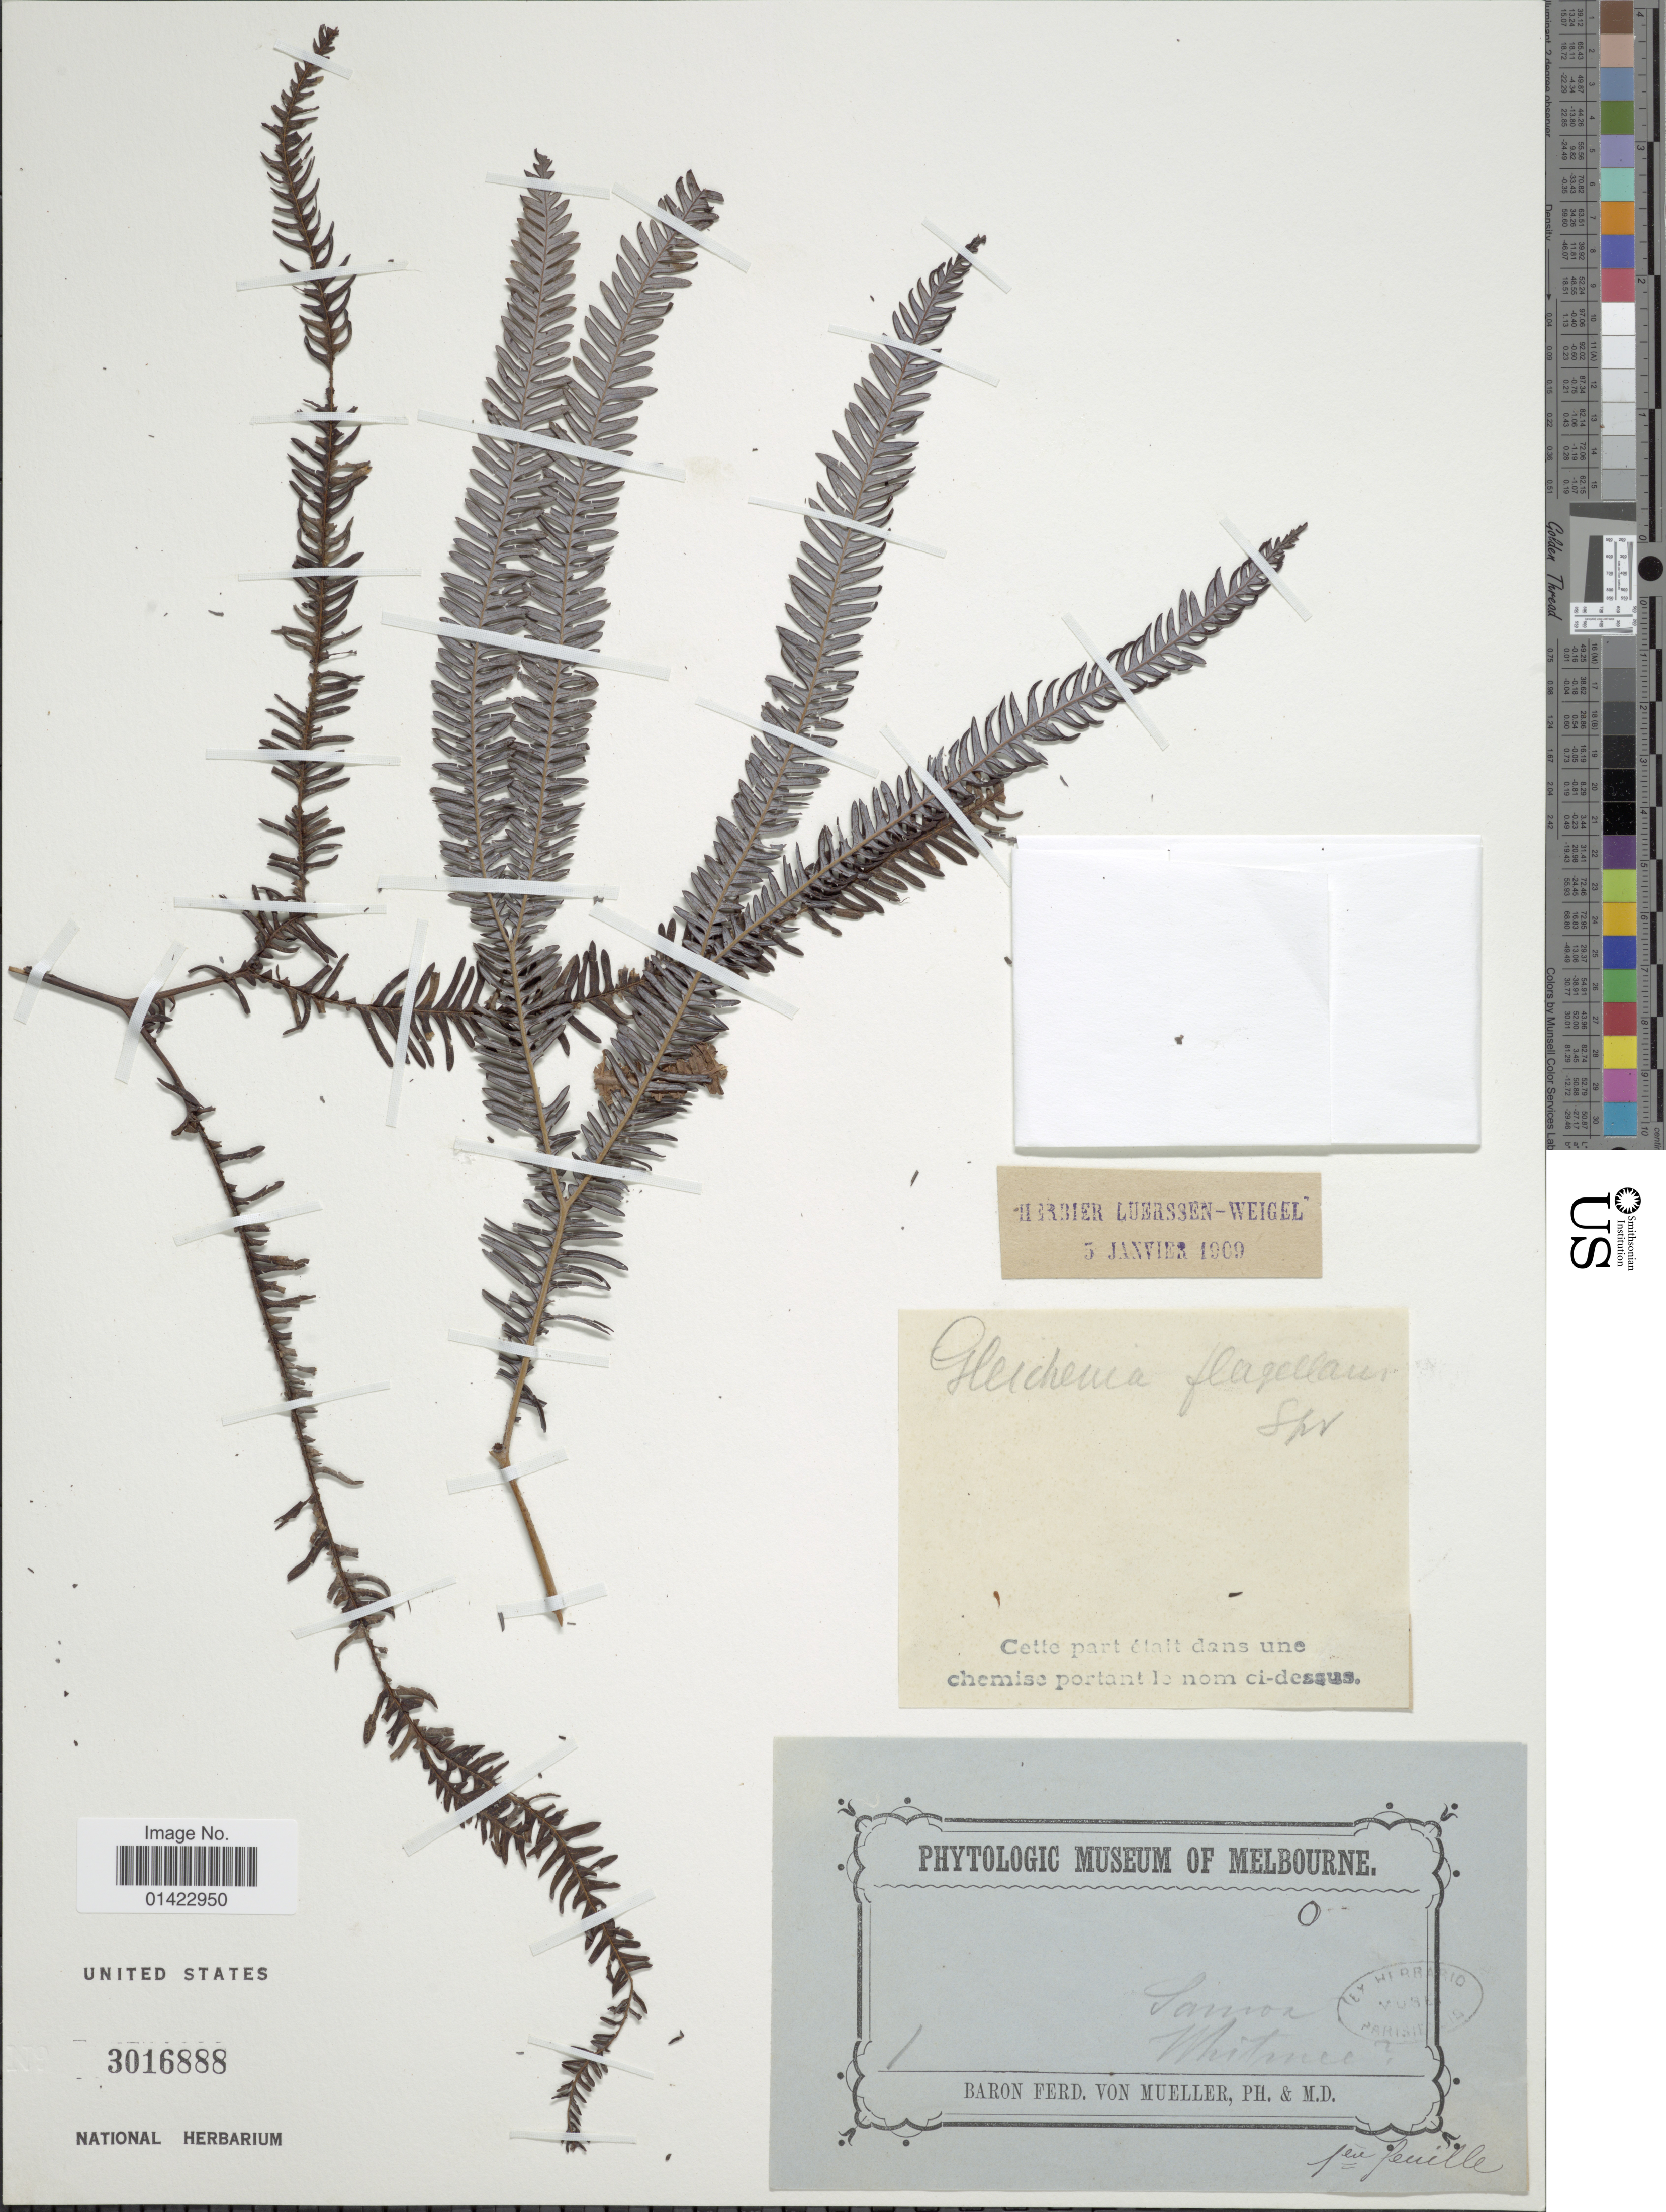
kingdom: Plantae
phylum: Tracheophyta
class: Polypodiopsida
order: Gleicheniales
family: Gleicheniaceae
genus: Sticherus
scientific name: Sticherus sp.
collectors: -. Whitmore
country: American Samoa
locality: Samoa.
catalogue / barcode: US 3016888